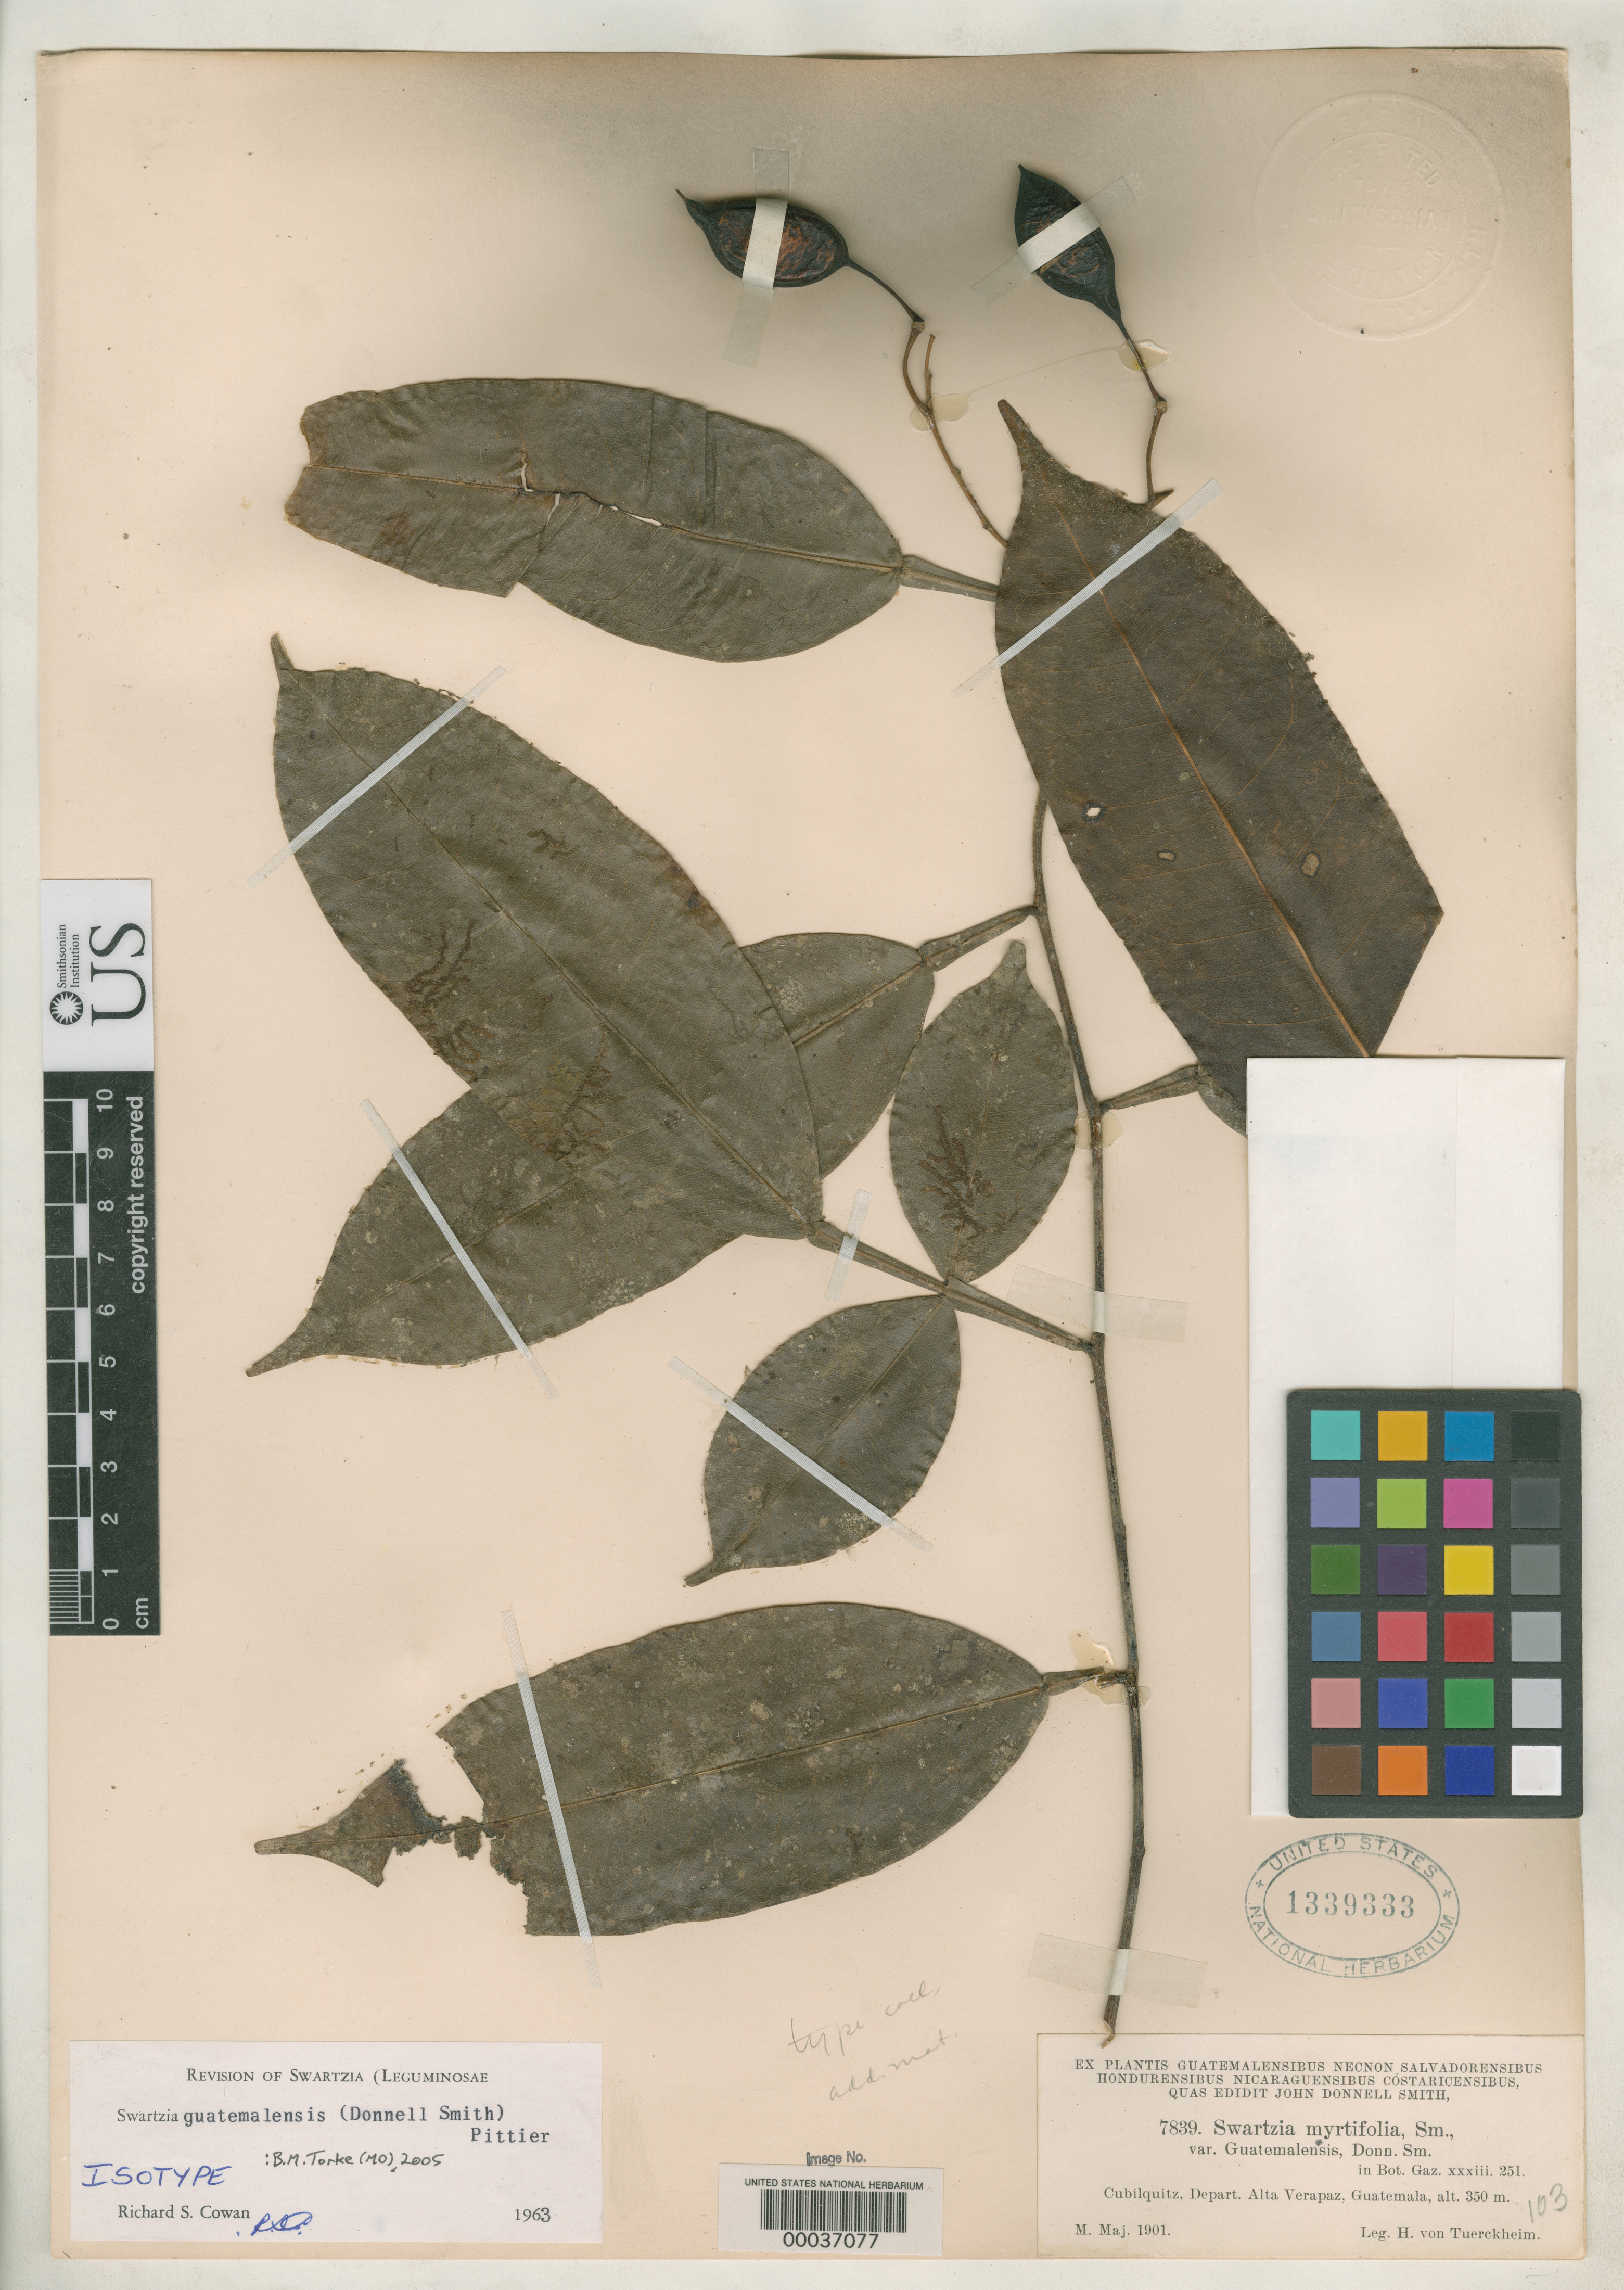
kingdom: Plantae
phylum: Tracheophyta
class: Magnoliopsida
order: Fabales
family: Fabaceae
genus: Swartzia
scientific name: Swartzia myrtifolia var. guatemalensis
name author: Donn. Sm.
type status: Isotype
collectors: H. von Türckheim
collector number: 7839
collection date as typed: May 1901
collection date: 1901-05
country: Guatemala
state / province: Alta Verapaz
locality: Cubilquitz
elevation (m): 350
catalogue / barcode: US 1339333